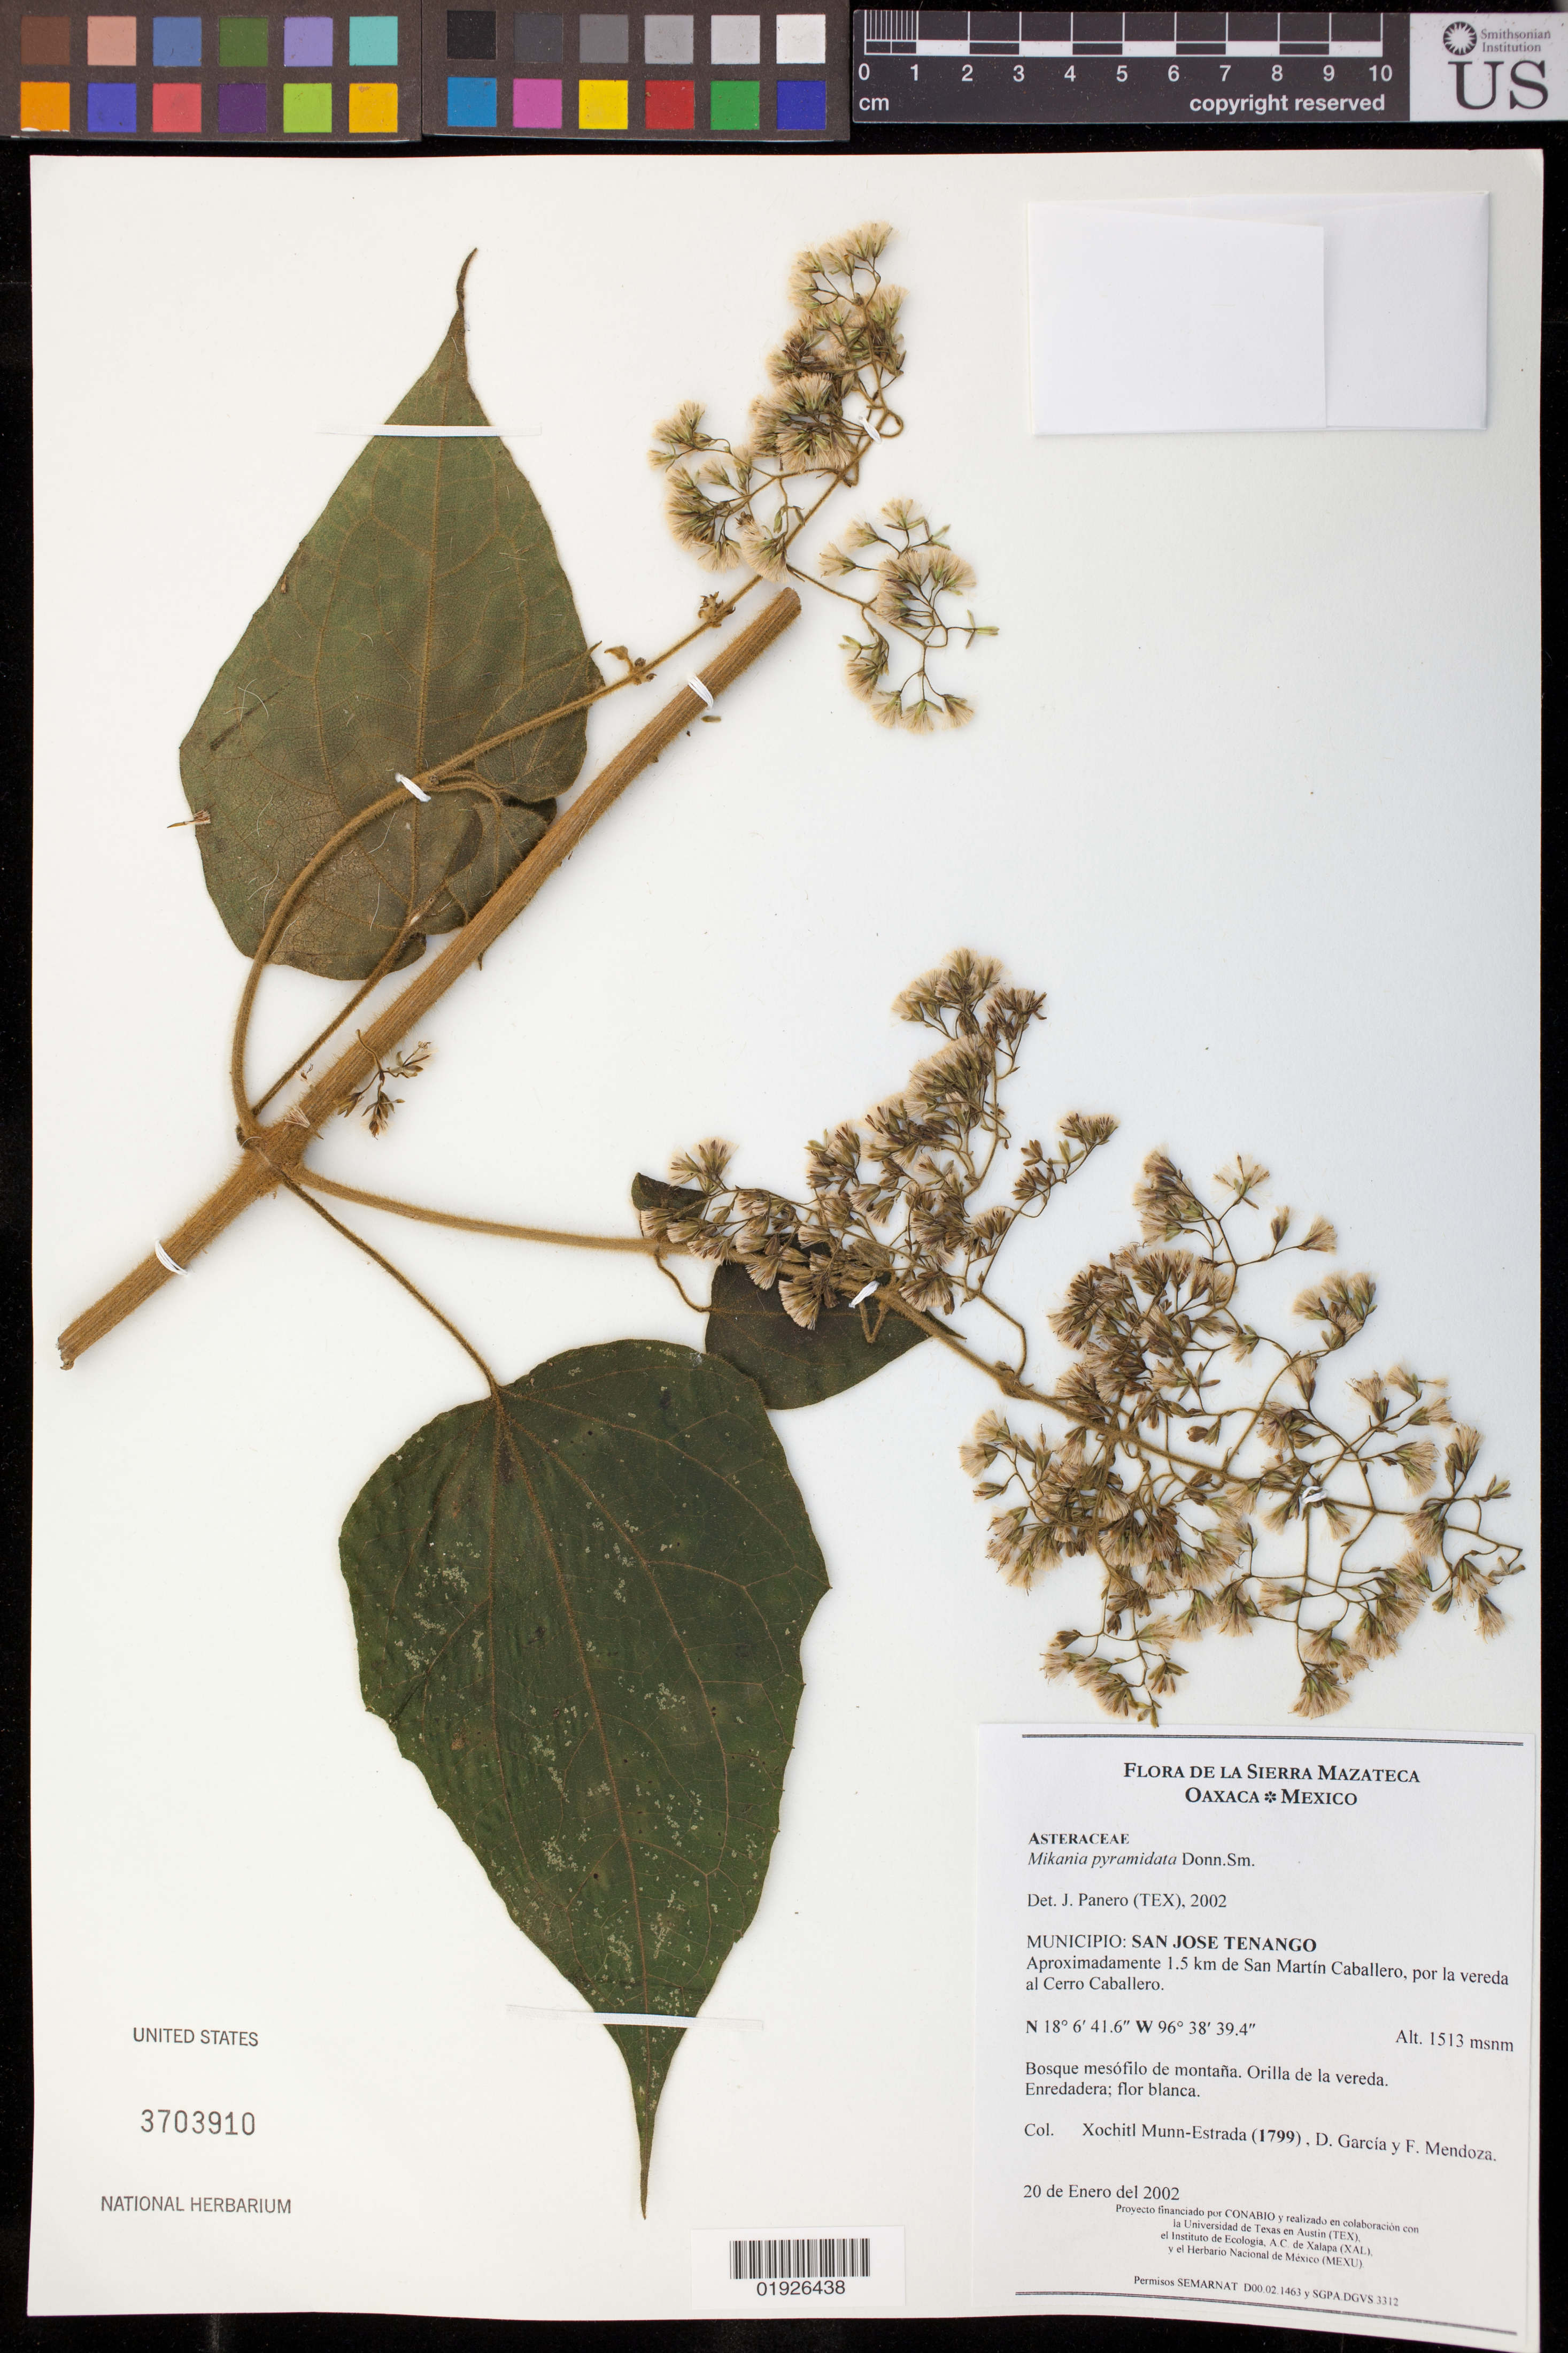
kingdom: Plantae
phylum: Tracheophyta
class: Magnoliopsida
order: Asterales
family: Asteraceae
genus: Mikania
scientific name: Mikania pyramidata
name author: Donn. Sm.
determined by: Panero, J. L.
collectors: X. Munn-Estrada, D. Garcia & F. Mendoza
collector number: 1799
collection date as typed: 20 de Enero del 2002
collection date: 2002-01-20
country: Mexico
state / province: Oaxaca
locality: San Jose Tenango, aproximadamente 1.5 km de San Martin Caballero, por la vereda al Cerro Caballero.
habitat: Bosque mesofilo de montana. Orilla de la vereda.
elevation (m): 1513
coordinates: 18 6 41.6 N, 96 38 39.4 W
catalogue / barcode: US 3703910